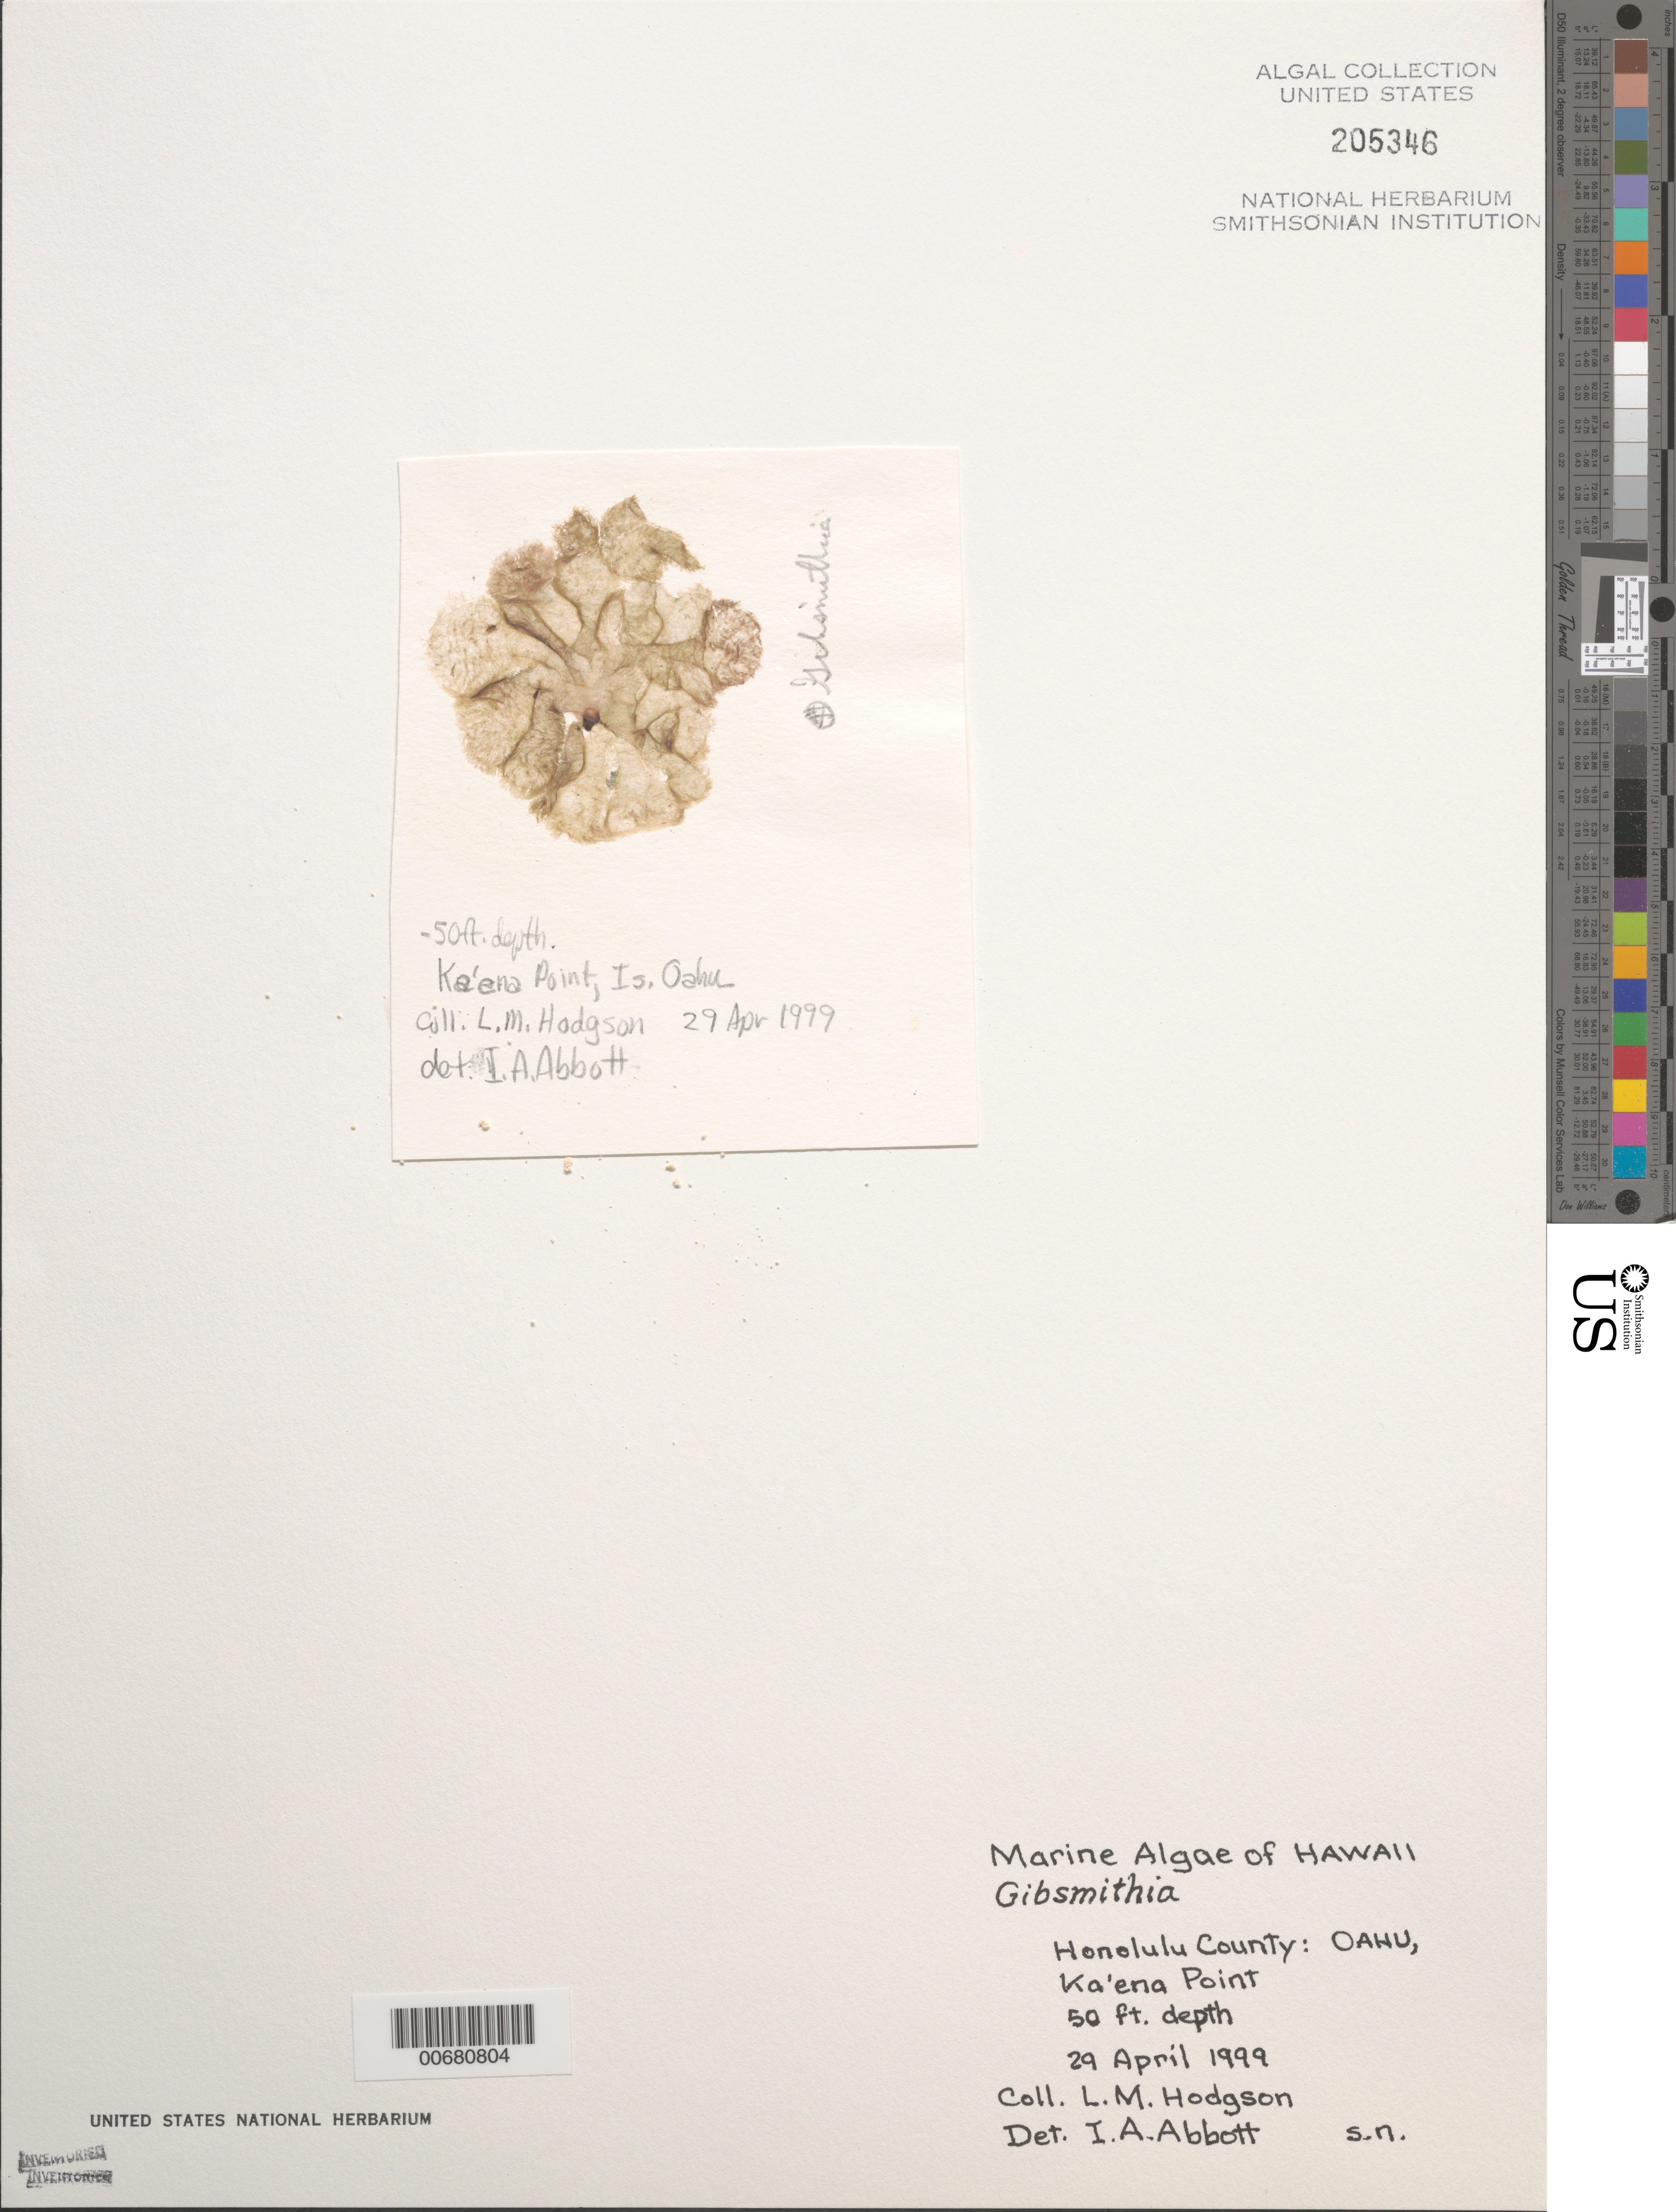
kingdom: Plantae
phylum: Rhodophyta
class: Florideophyceae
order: Gigartinales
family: Dumontiaceae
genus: Gibsmithia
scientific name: Gibsmithia sp.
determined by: Abbott, Isabella A.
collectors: L. M. Hodgson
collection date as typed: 29 Apr 1999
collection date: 1999-04-29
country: United States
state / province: Hawaii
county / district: Honolulu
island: Oahu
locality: Ka'ena Point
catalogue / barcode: US 205346